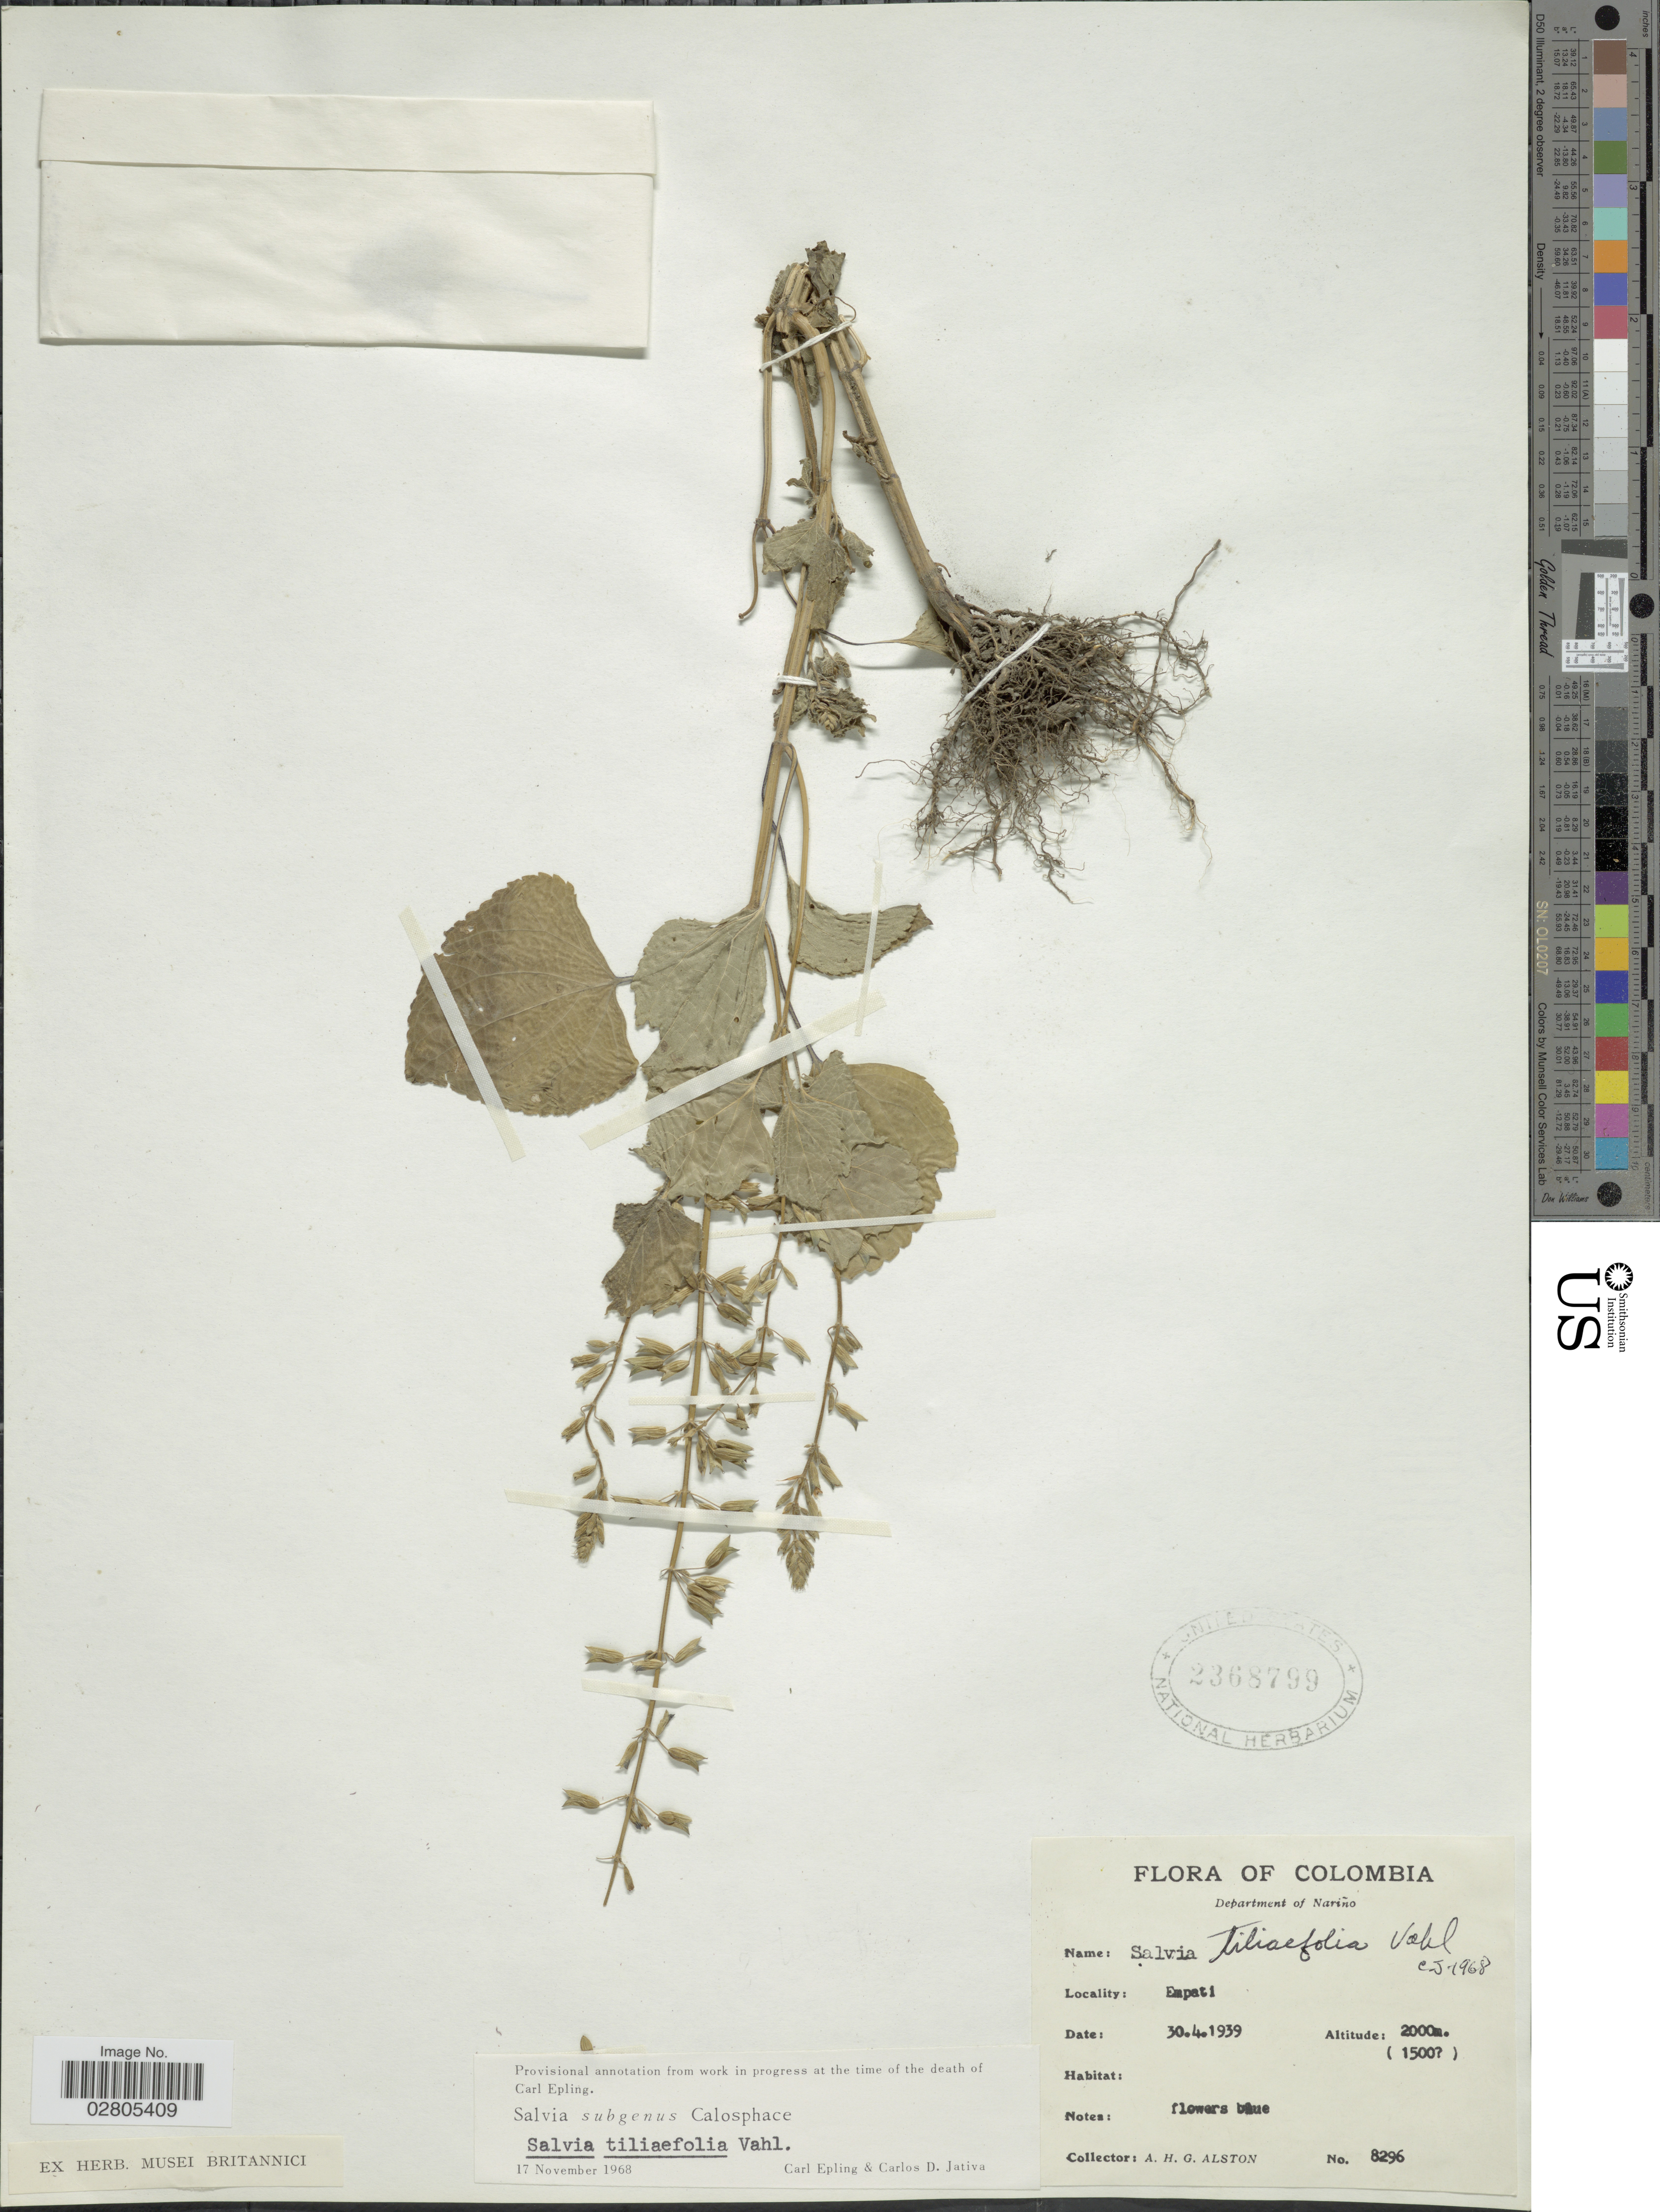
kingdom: Plantae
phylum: Tracheophyta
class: Magnoliopsida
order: Lamiales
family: Lamiaceae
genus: Salvia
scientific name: Salvia tiliifolia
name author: Vahl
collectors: A. H. Alston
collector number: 8296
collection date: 1939-04-30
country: Colombia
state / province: Nariño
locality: Department of Nariño, Empati.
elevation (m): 2000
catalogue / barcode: US 2368799